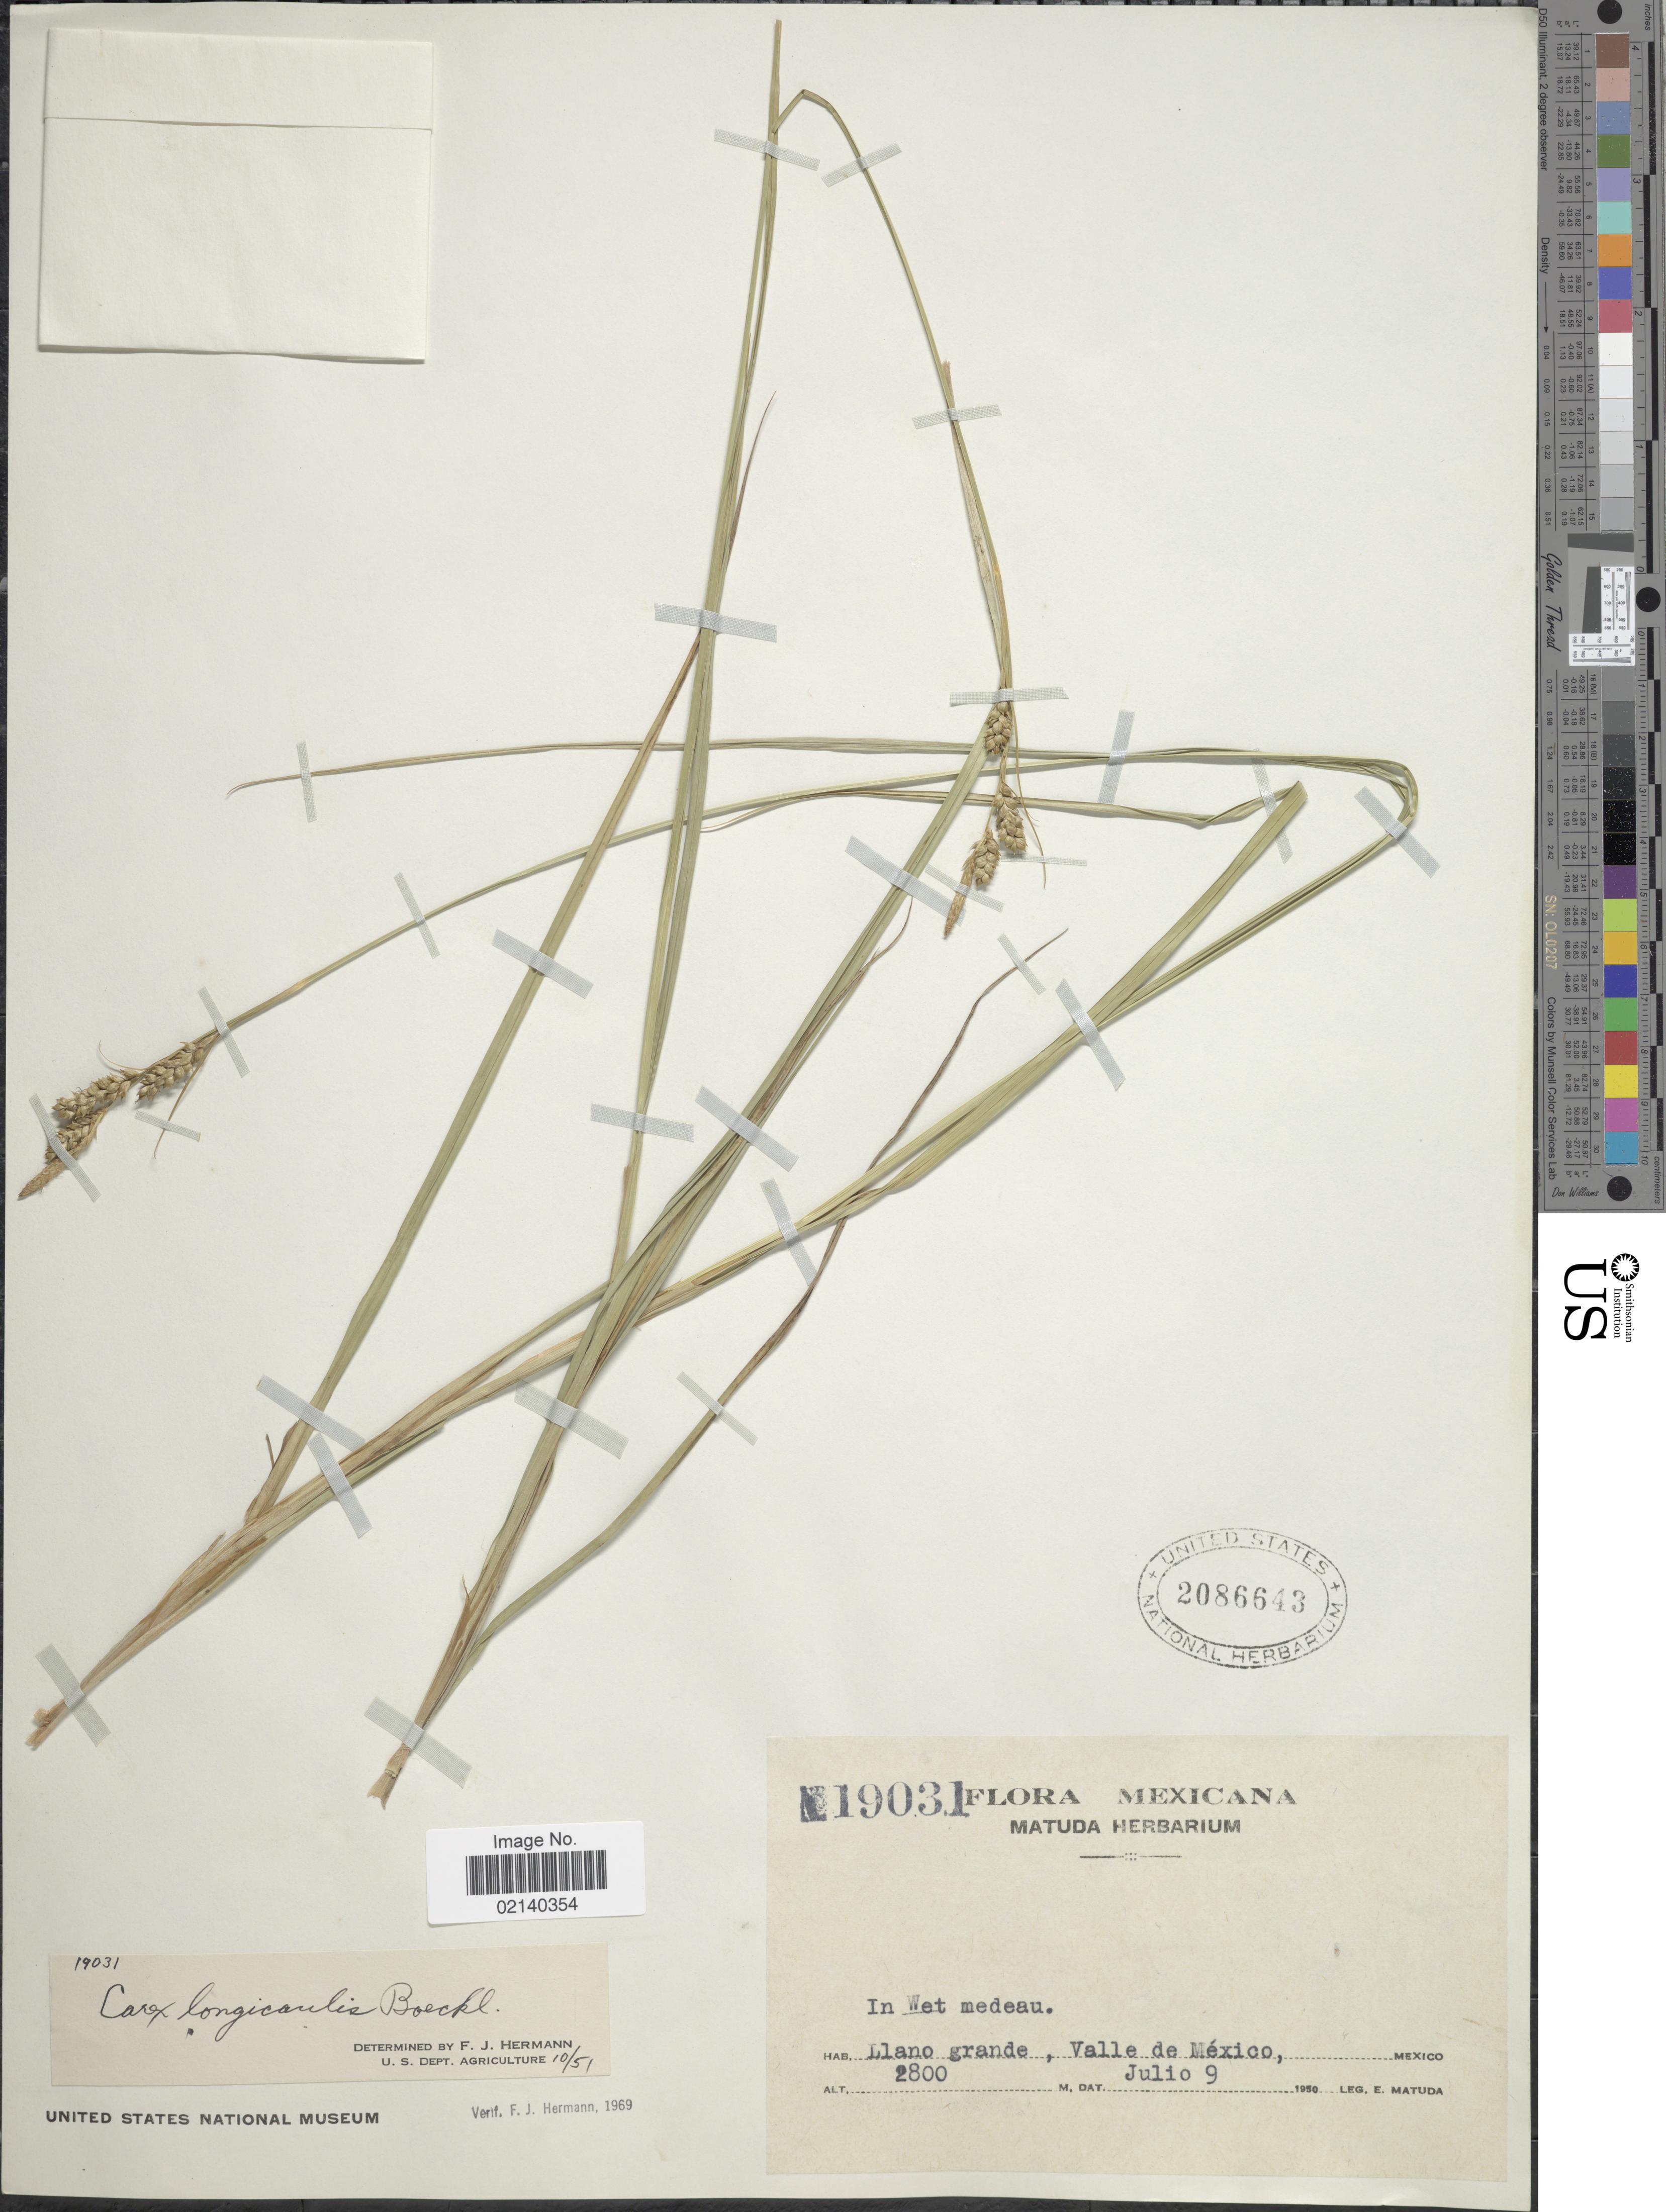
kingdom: Plantae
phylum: Tracheophyta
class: Liliopsida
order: Poales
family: Cyperaceae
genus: Carex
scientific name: Carex longicaulis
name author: Boeckeler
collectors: E. Matuda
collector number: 19031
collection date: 1950-07-09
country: Mexico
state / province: México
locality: En wet medeau, Llano grande, Valle de Mexico.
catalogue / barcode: US 2086643